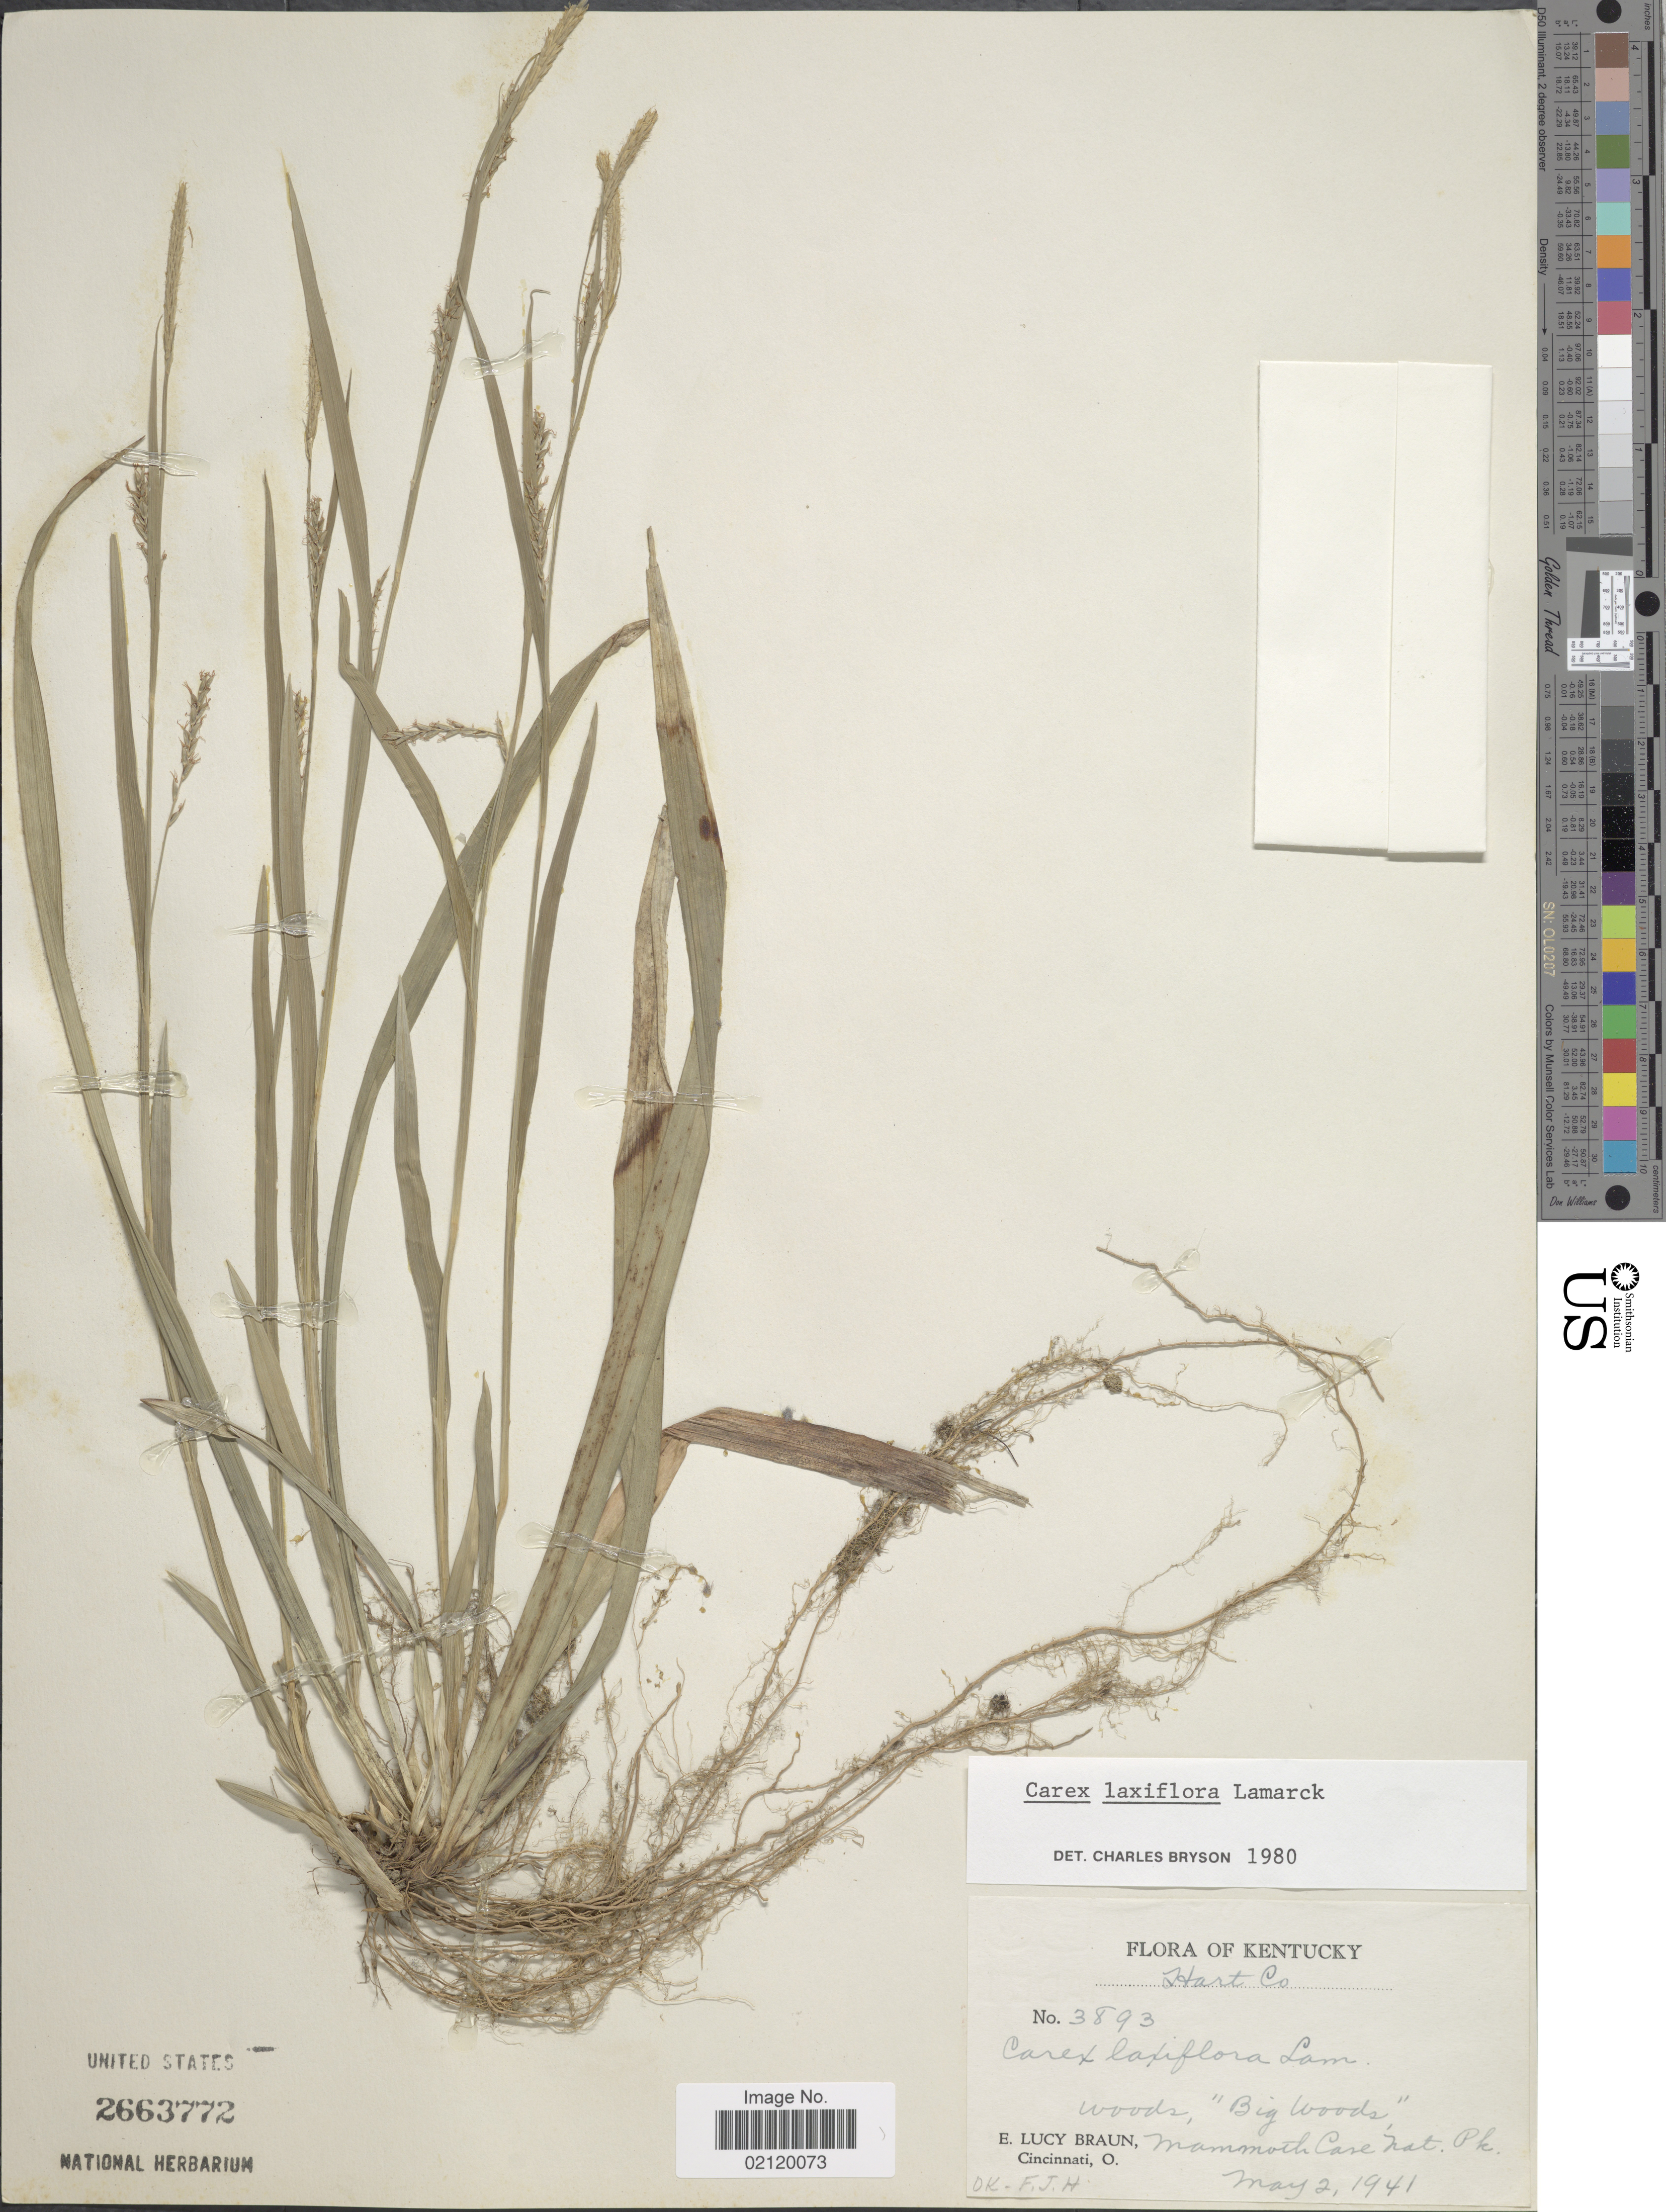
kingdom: Plantae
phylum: Tracheophyta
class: Liliopsida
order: Poales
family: Cyperaceae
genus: Carex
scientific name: Carex laxiflora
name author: Lam.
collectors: E. L. Braun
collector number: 3893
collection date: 1941-05-02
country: United States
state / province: Kentucky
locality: Hart Co. Woods, "Big Woods,"Mammoth Case Nat. Pk.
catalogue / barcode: US 2663772